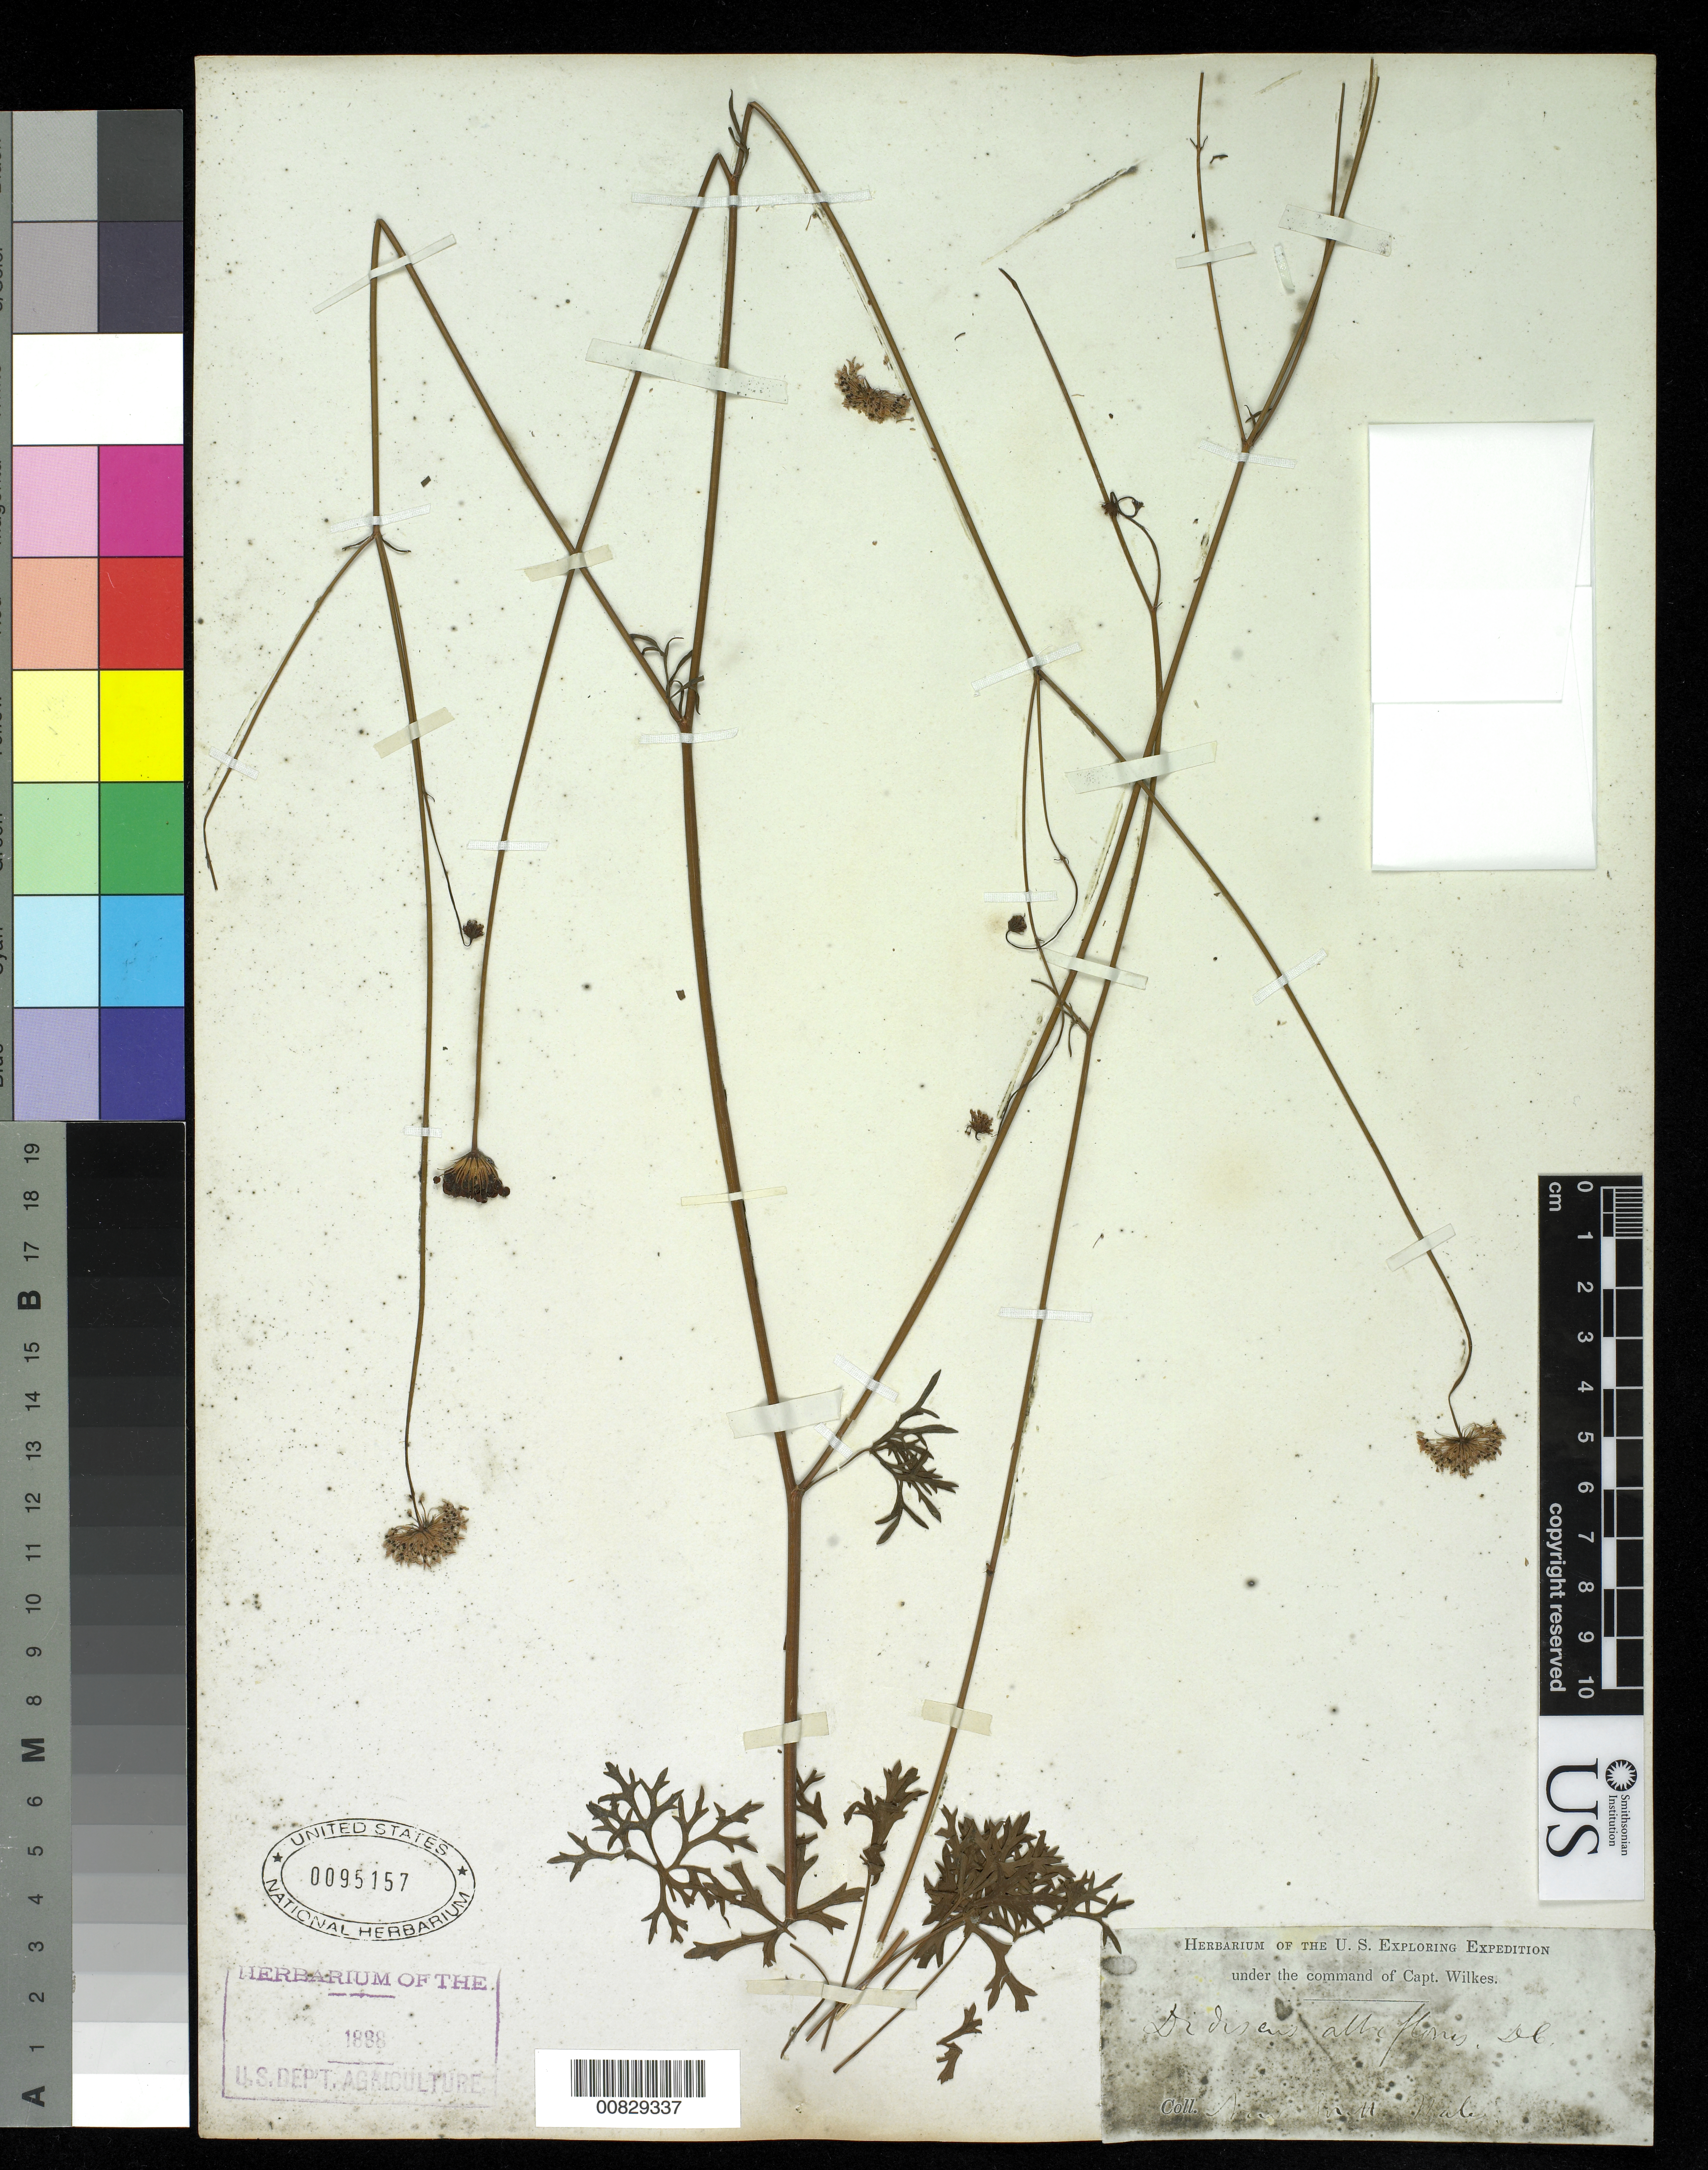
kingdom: Plantae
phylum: Tracheophyta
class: Magnoliopsida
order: Apiales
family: Araliaceae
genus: Trachymene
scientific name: Trachymene albiflorus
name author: DC.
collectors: Wilkes Explor. Exped.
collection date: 1838/1842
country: Australia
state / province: New South Wales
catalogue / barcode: US 95157